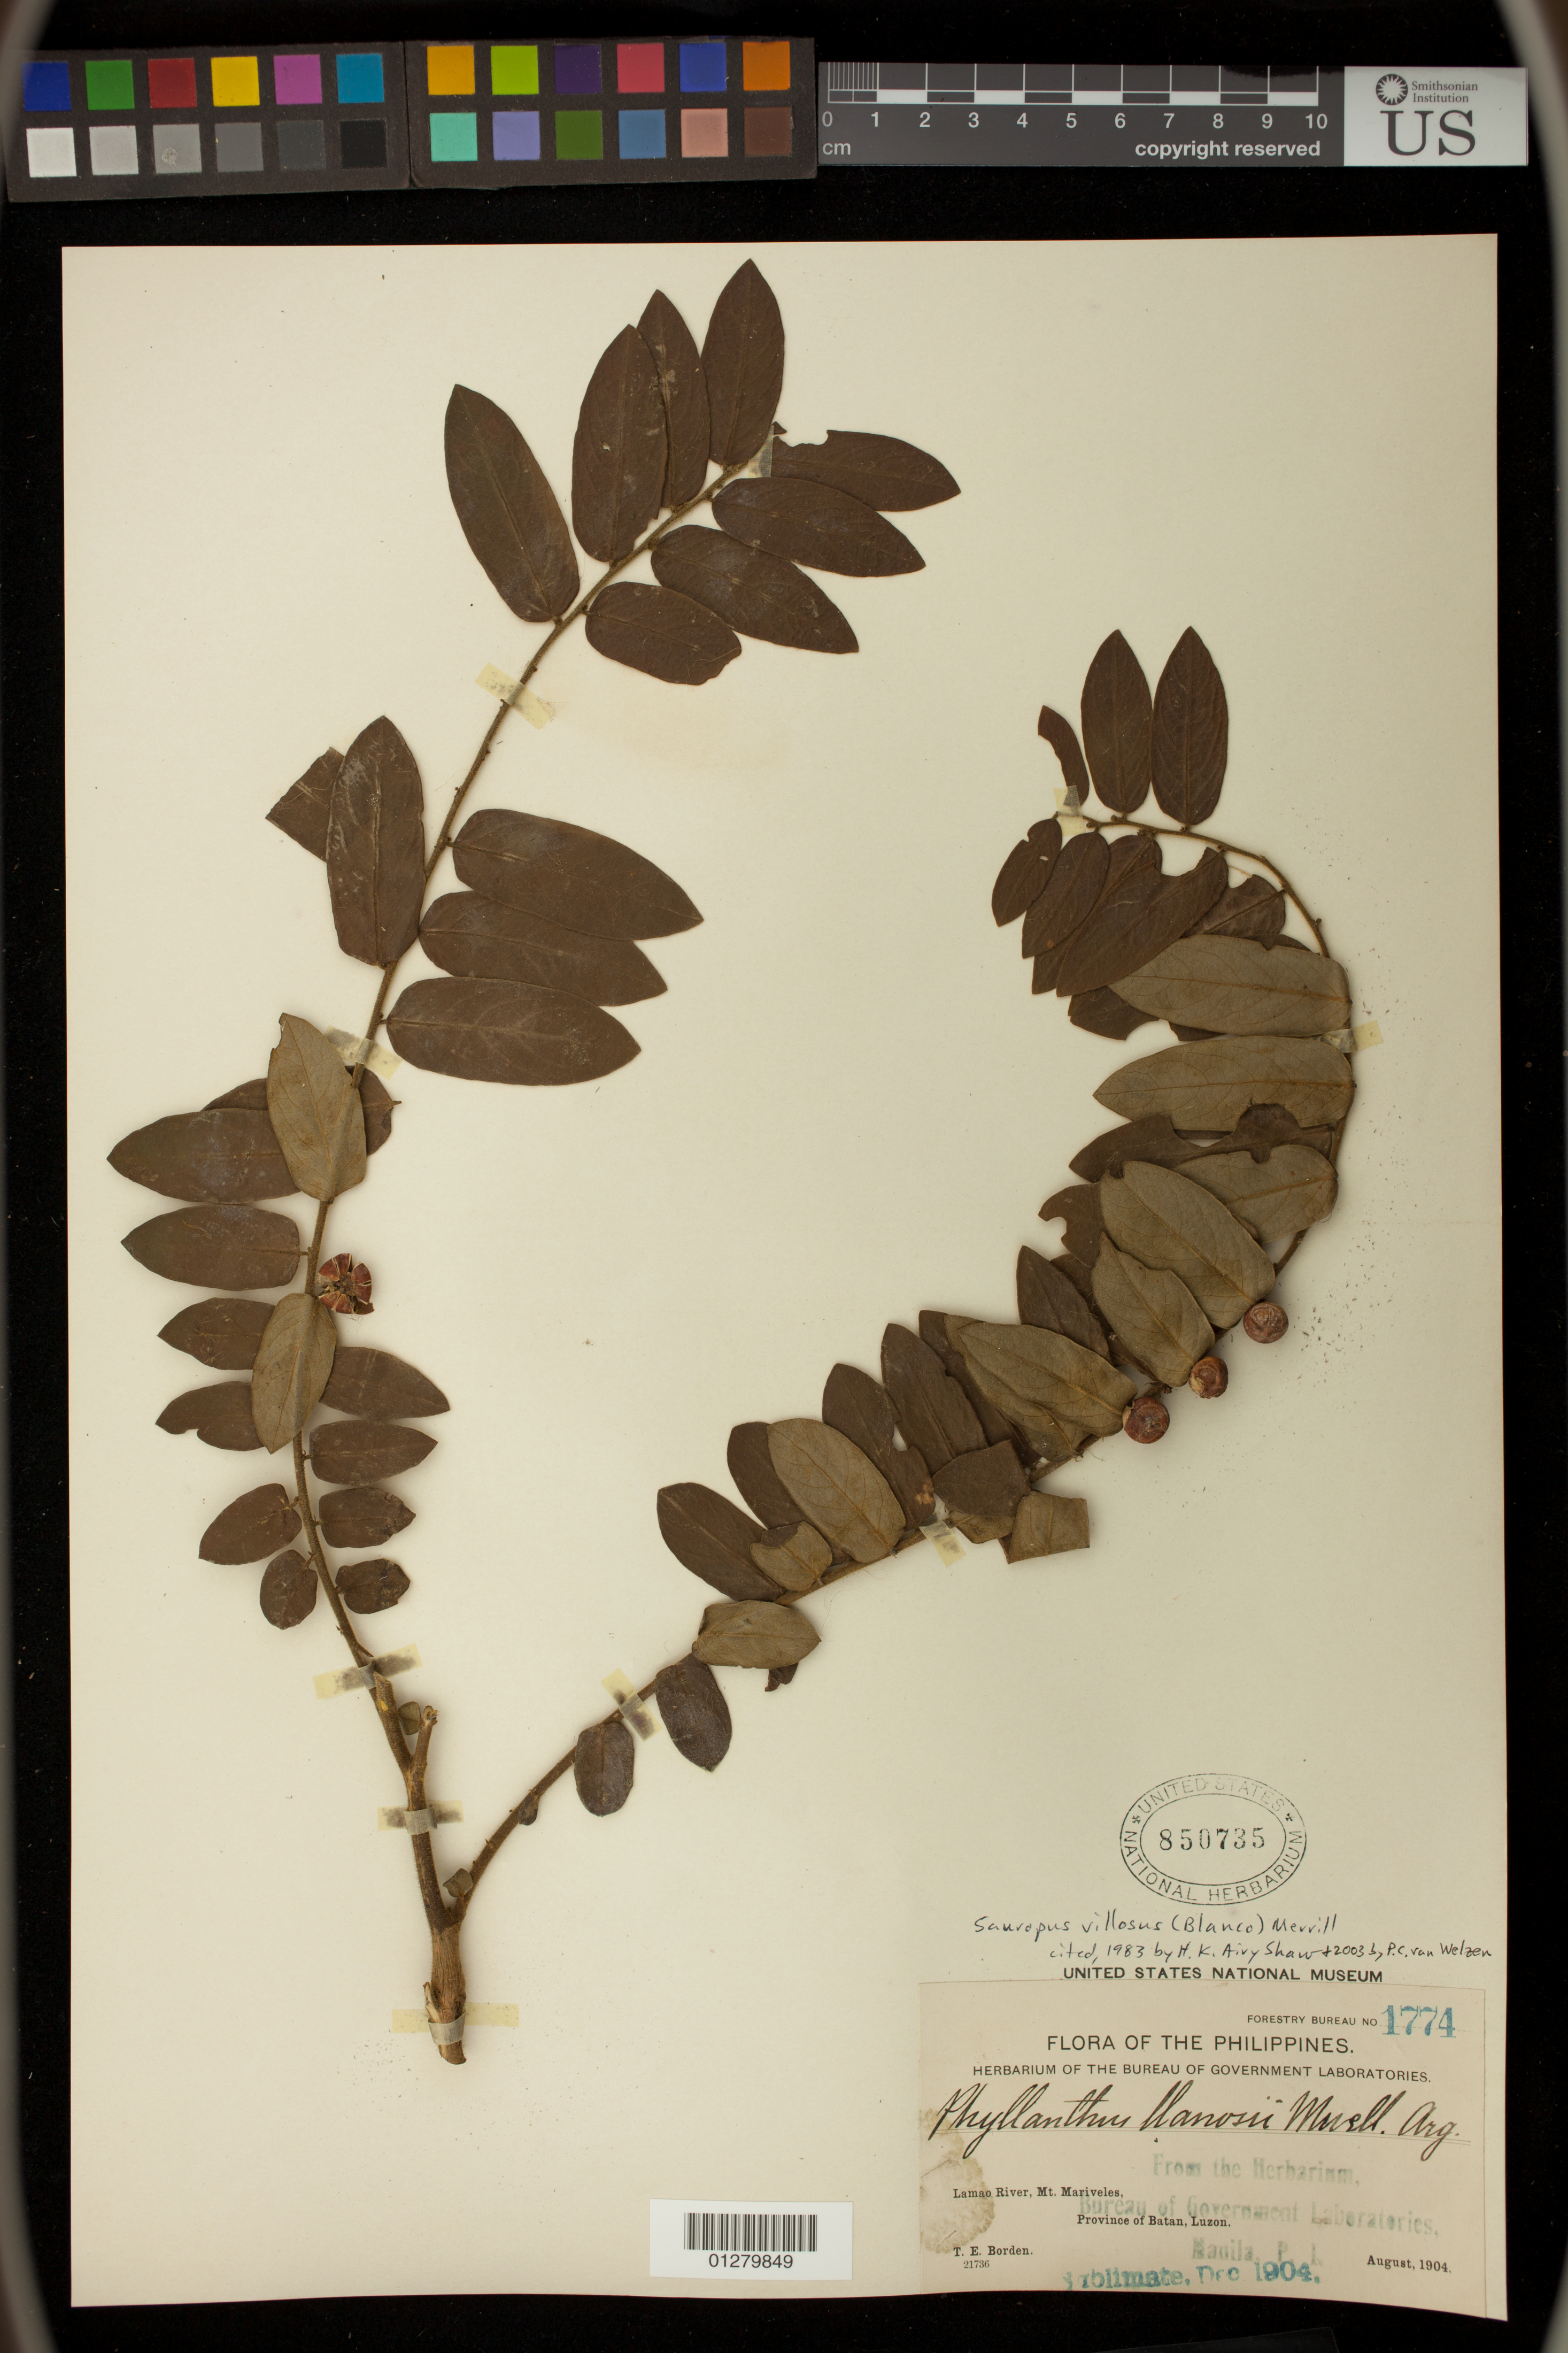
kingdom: Plantae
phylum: Tracheophyta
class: Magnoliopsida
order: Malpighiales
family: Phyllanthaceae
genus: Sauropus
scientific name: Sauropus villosus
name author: (Blanco) Merr.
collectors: T. E. Borden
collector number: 21735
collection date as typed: Aug 1904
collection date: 1904-08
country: Philippines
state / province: Central Luzon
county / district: Bataan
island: Luzon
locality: Bataan Province: Lamao River, Mt. Mariveles.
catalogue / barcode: US 850735